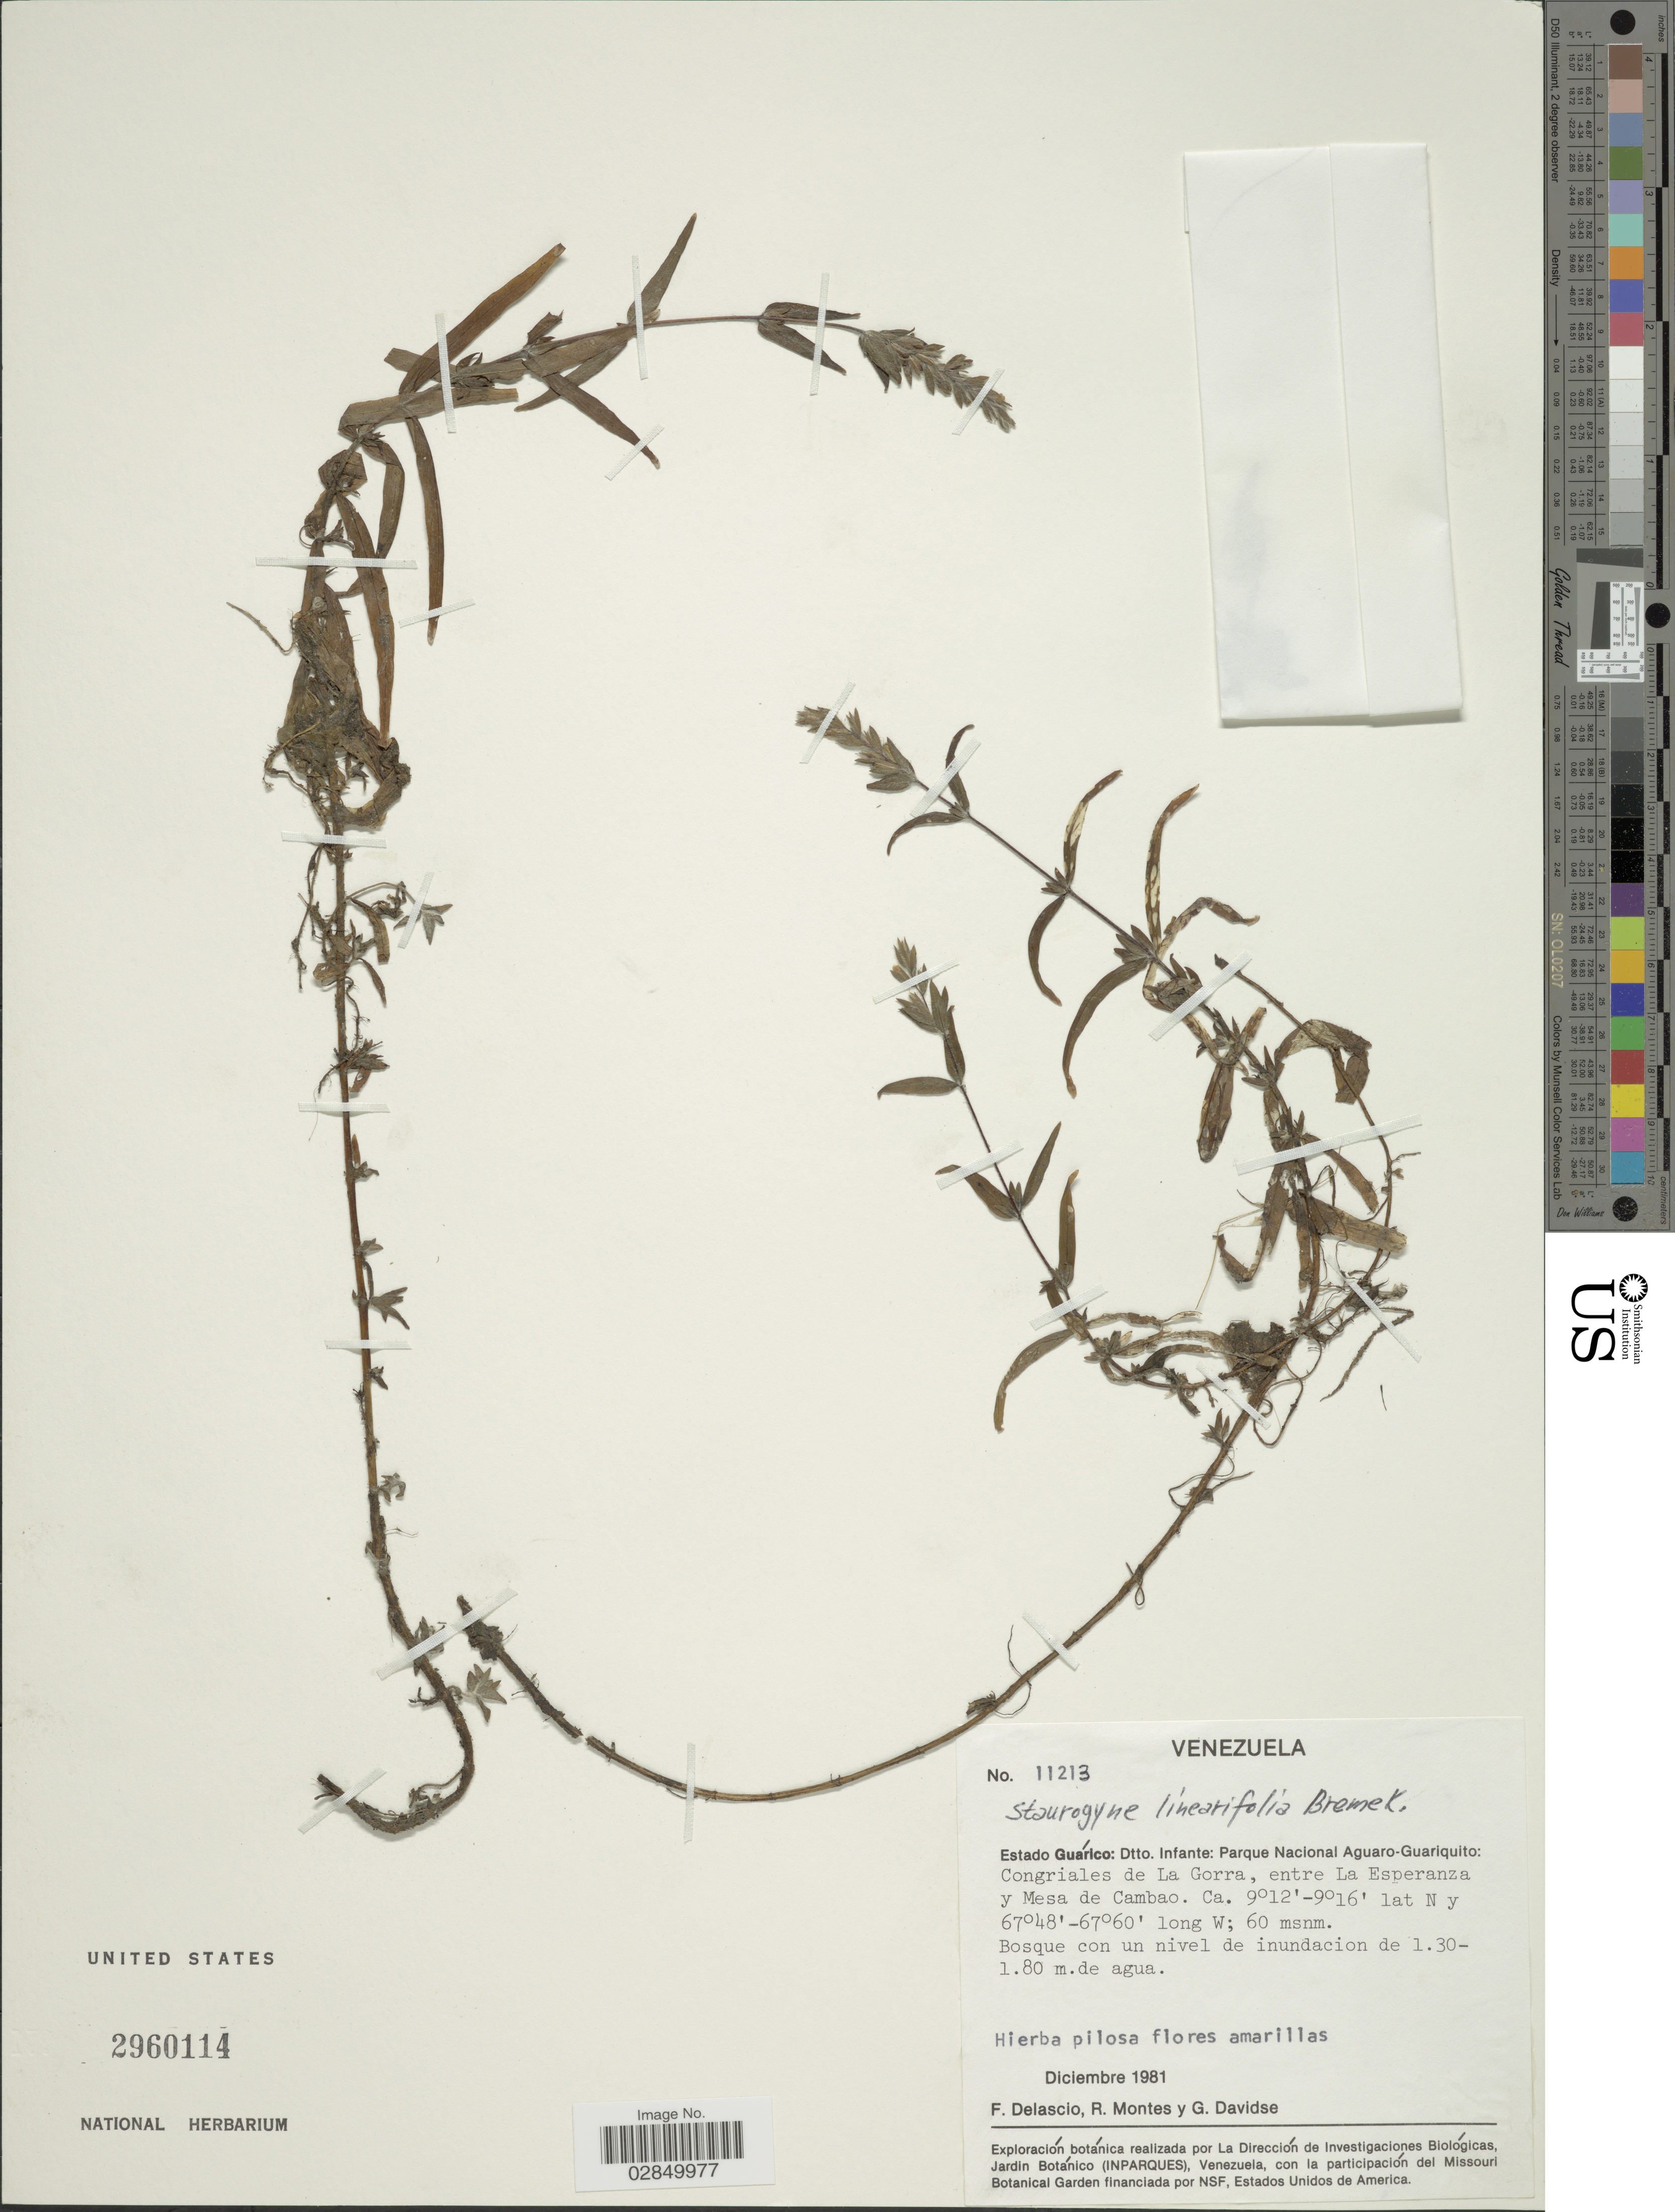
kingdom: Plantae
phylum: Tracheophyta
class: Magnoliopsida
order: Lamiales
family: Acanthaceae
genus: Staurogyne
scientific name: Staurogyne leptocaulis Leonard, nom. illeg.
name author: Leonard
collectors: F. Delascio C., R. Montes & G. Davidse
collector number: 11213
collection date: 1981-12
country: Venezuela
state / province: Guarico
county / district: Leonardo Infante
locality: Dtto. Infante: Parque Nacional Aguaro- Guariquito: Congriales de La Gorra, entre La Esperanza y Mesa de Cambao.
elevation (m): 60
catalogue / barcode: US 2960114